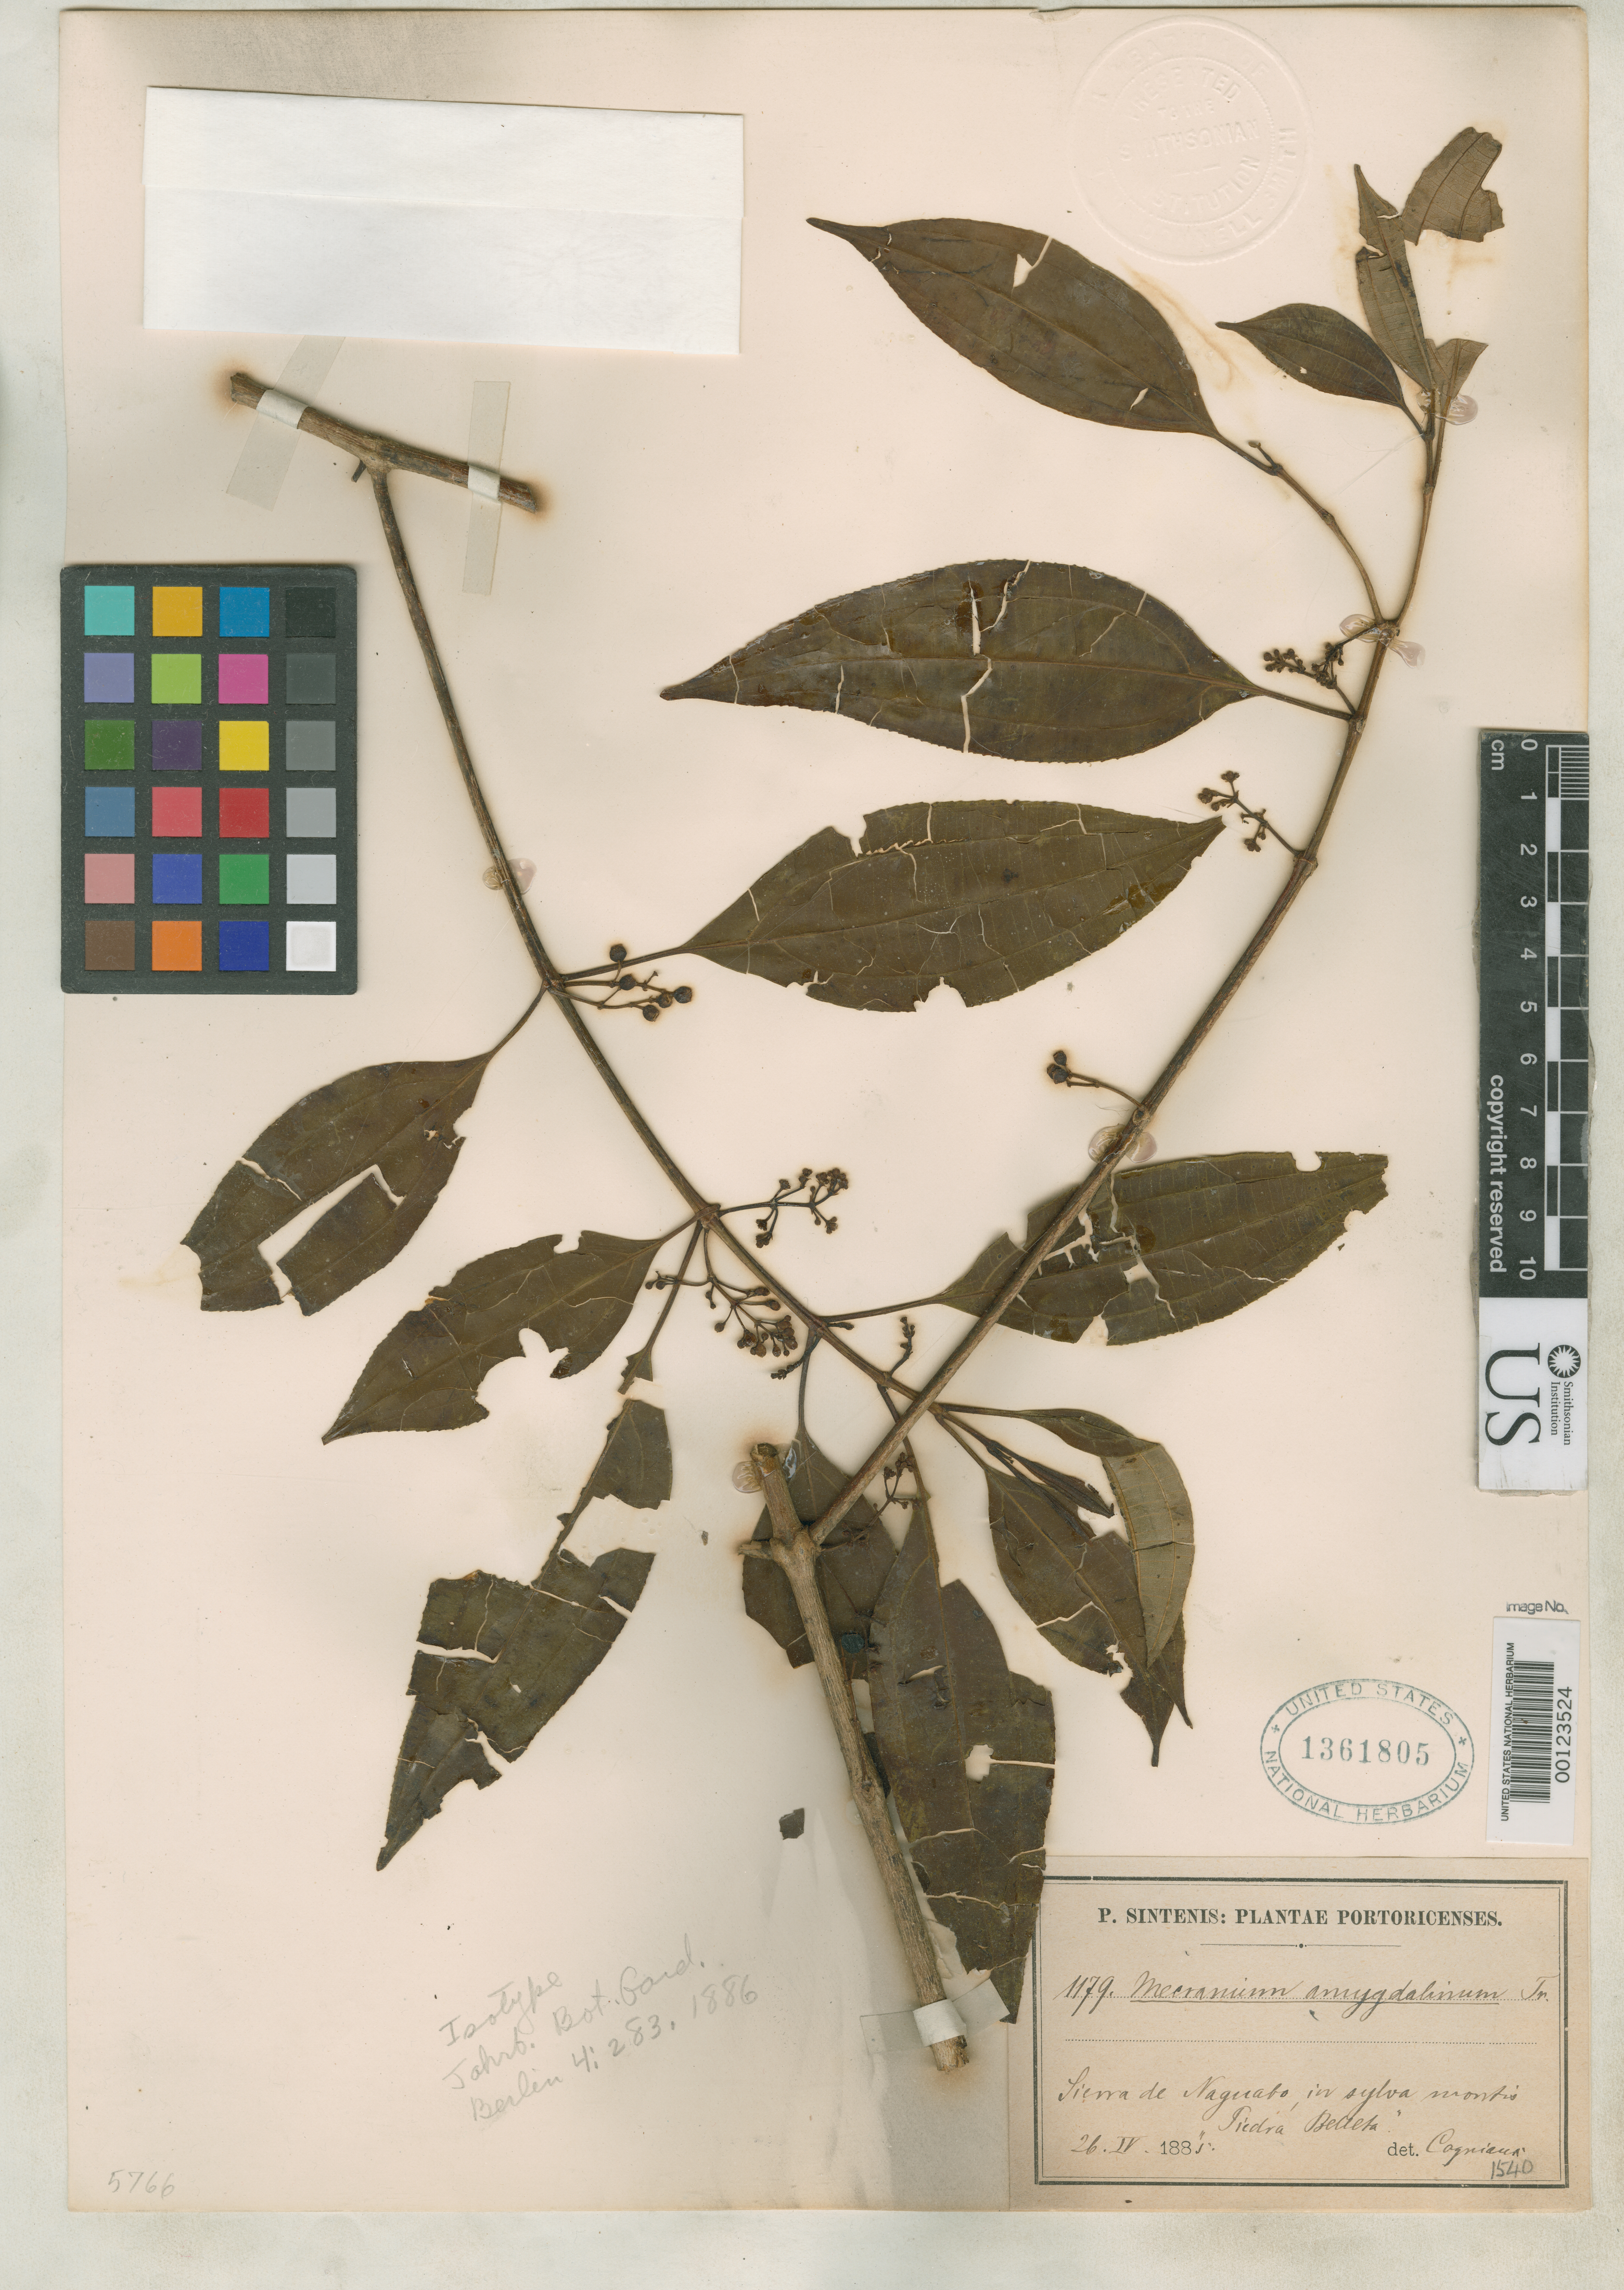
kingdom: Plantae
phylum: Tracheophyta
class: Magnoliopsida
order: Myrtales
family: Melastomataceae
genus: Mecranium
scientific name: Mecranium amygdalinum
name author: Triana in Cogn.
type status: Isotype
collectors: P. Sintenis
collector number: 1179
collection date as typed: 26 Apr 1885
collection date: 1885-04-26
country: Puerto Rico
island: Greater Antilles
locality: Sierra de Naguabo ad Rio Blanco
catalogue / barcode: US 1361805